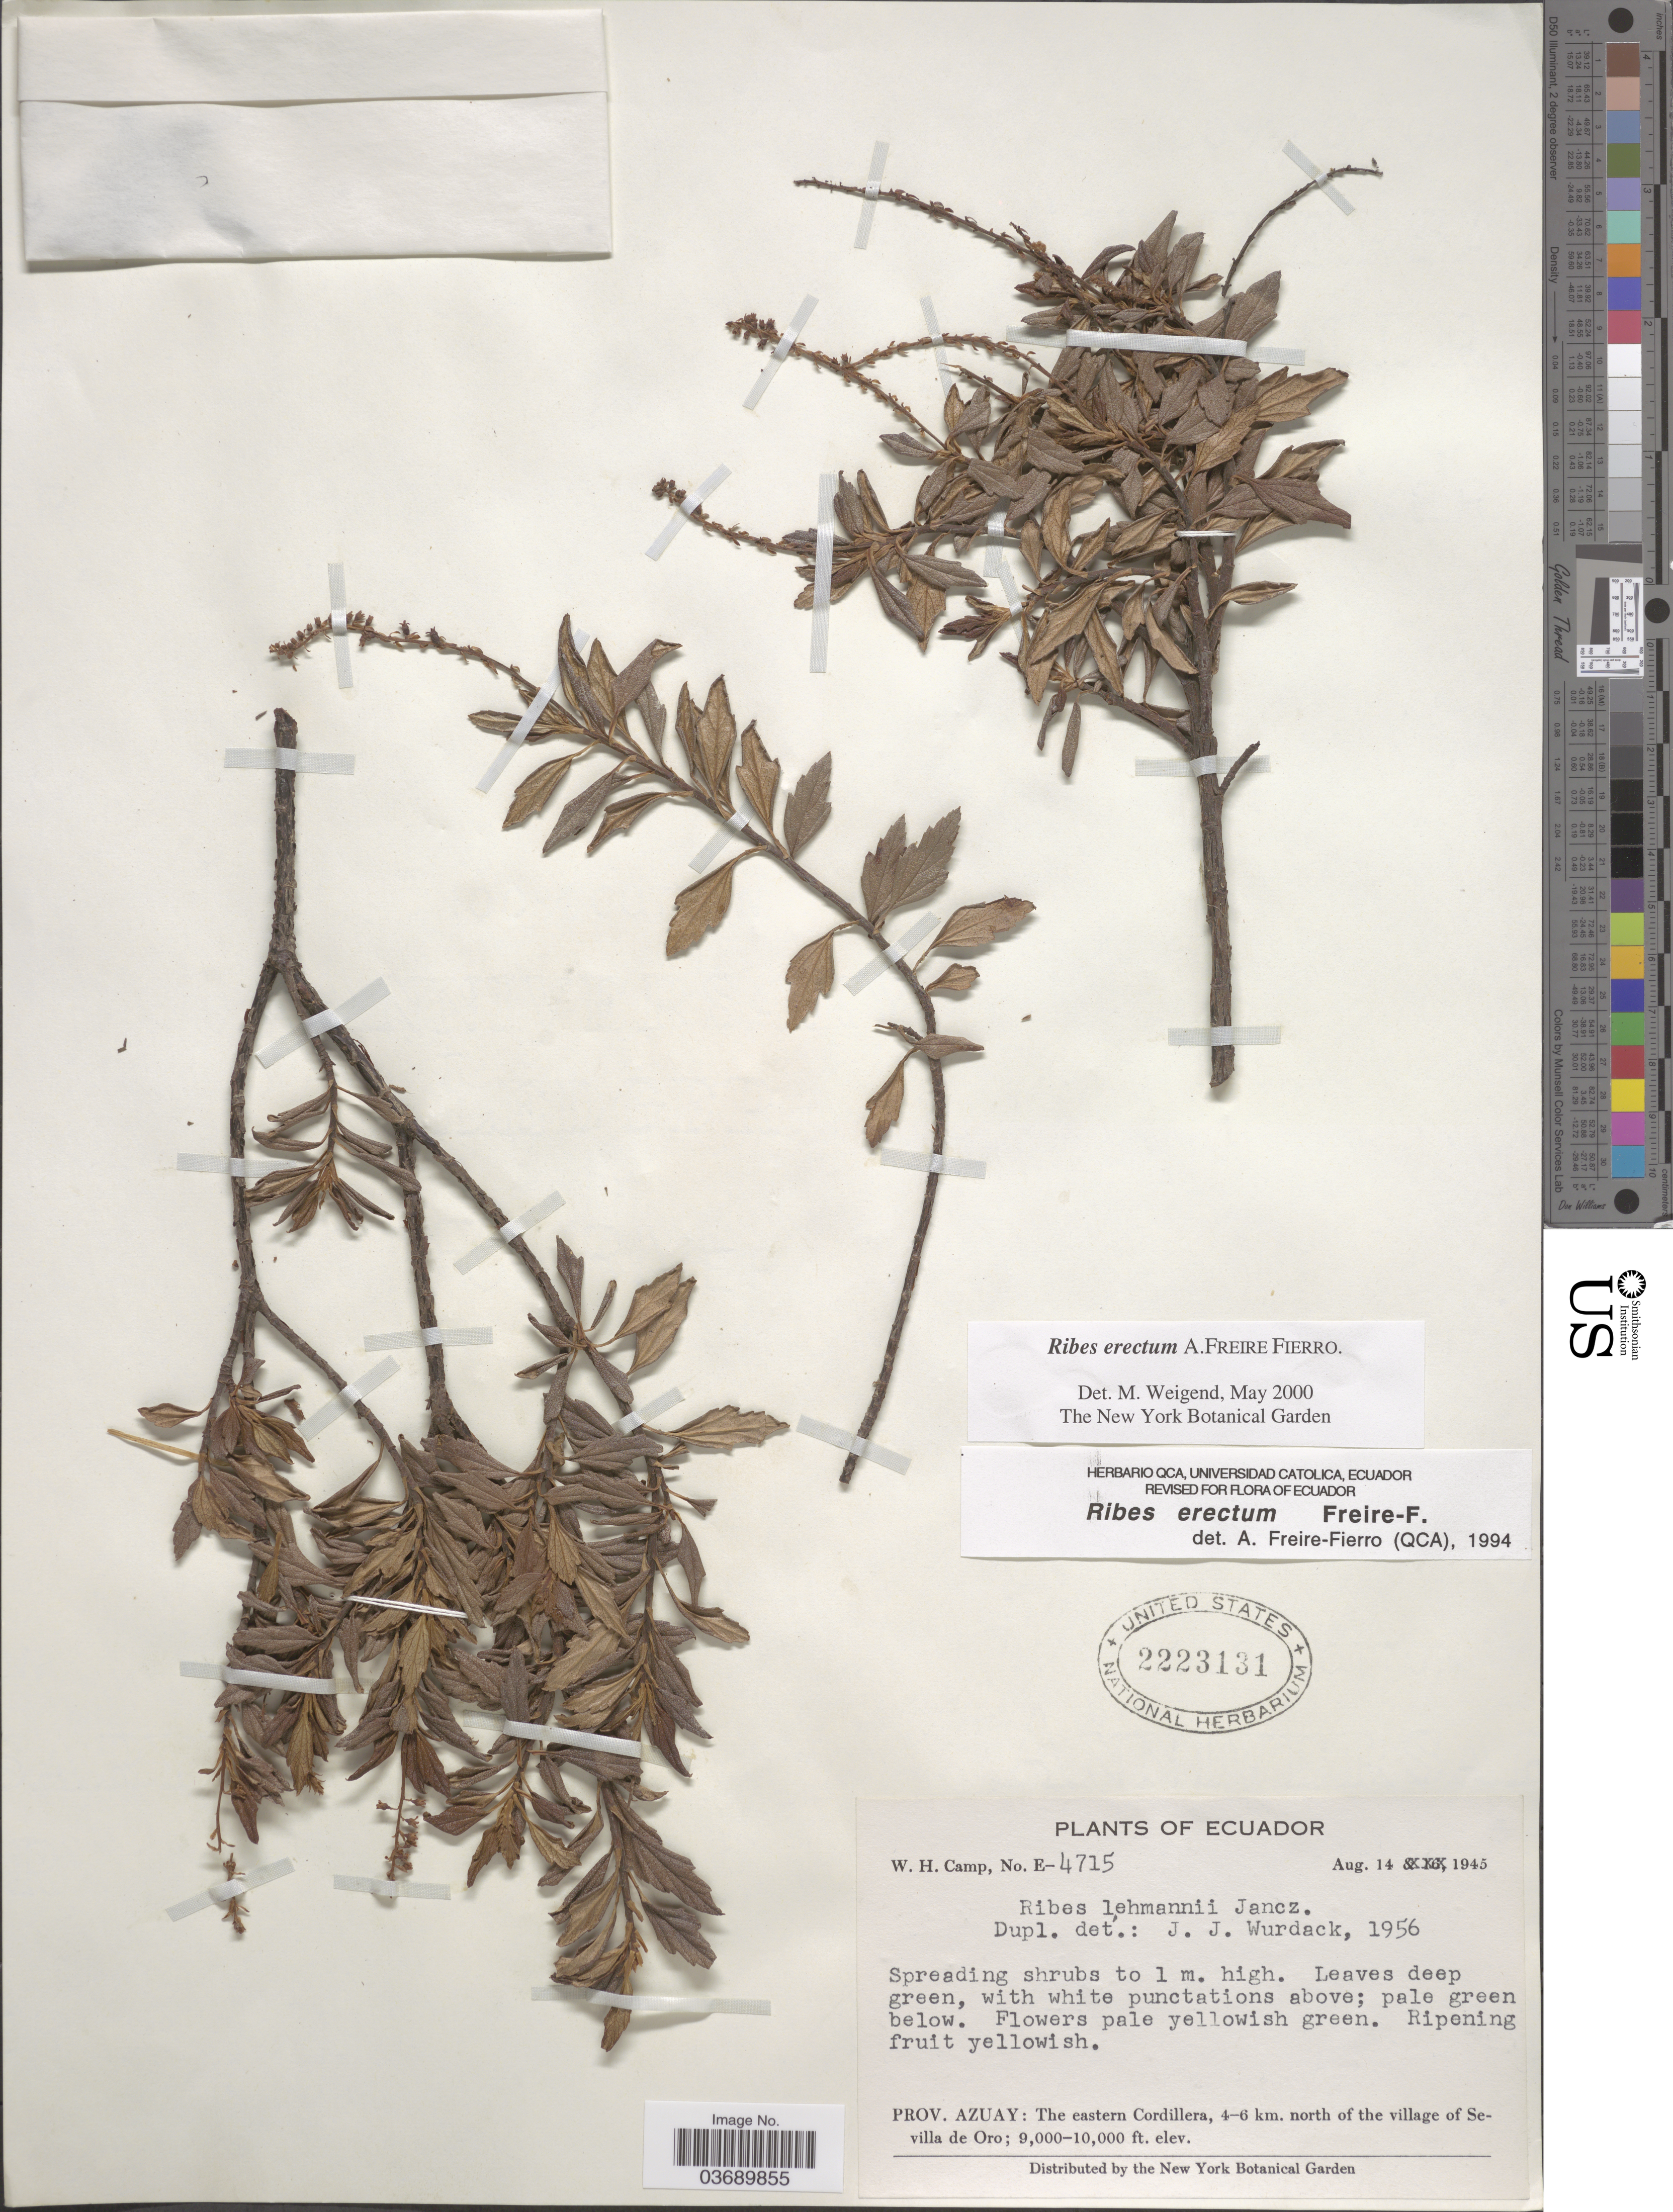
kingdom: Plantae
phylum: Tracheophyta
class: Magnoliopsida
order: Saxifragales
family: Grossulariaceae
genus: Ribes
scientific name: Ribes erectum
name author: Freire-Fierro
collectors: W. H. Camp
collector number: E-4715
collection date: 1945-08-14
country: Ecuador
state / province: Azuay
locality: The eastern Cordillera, 4-6 km. north of the village of Sevilla de Oro.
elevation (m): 2743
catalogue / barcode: US 2223131